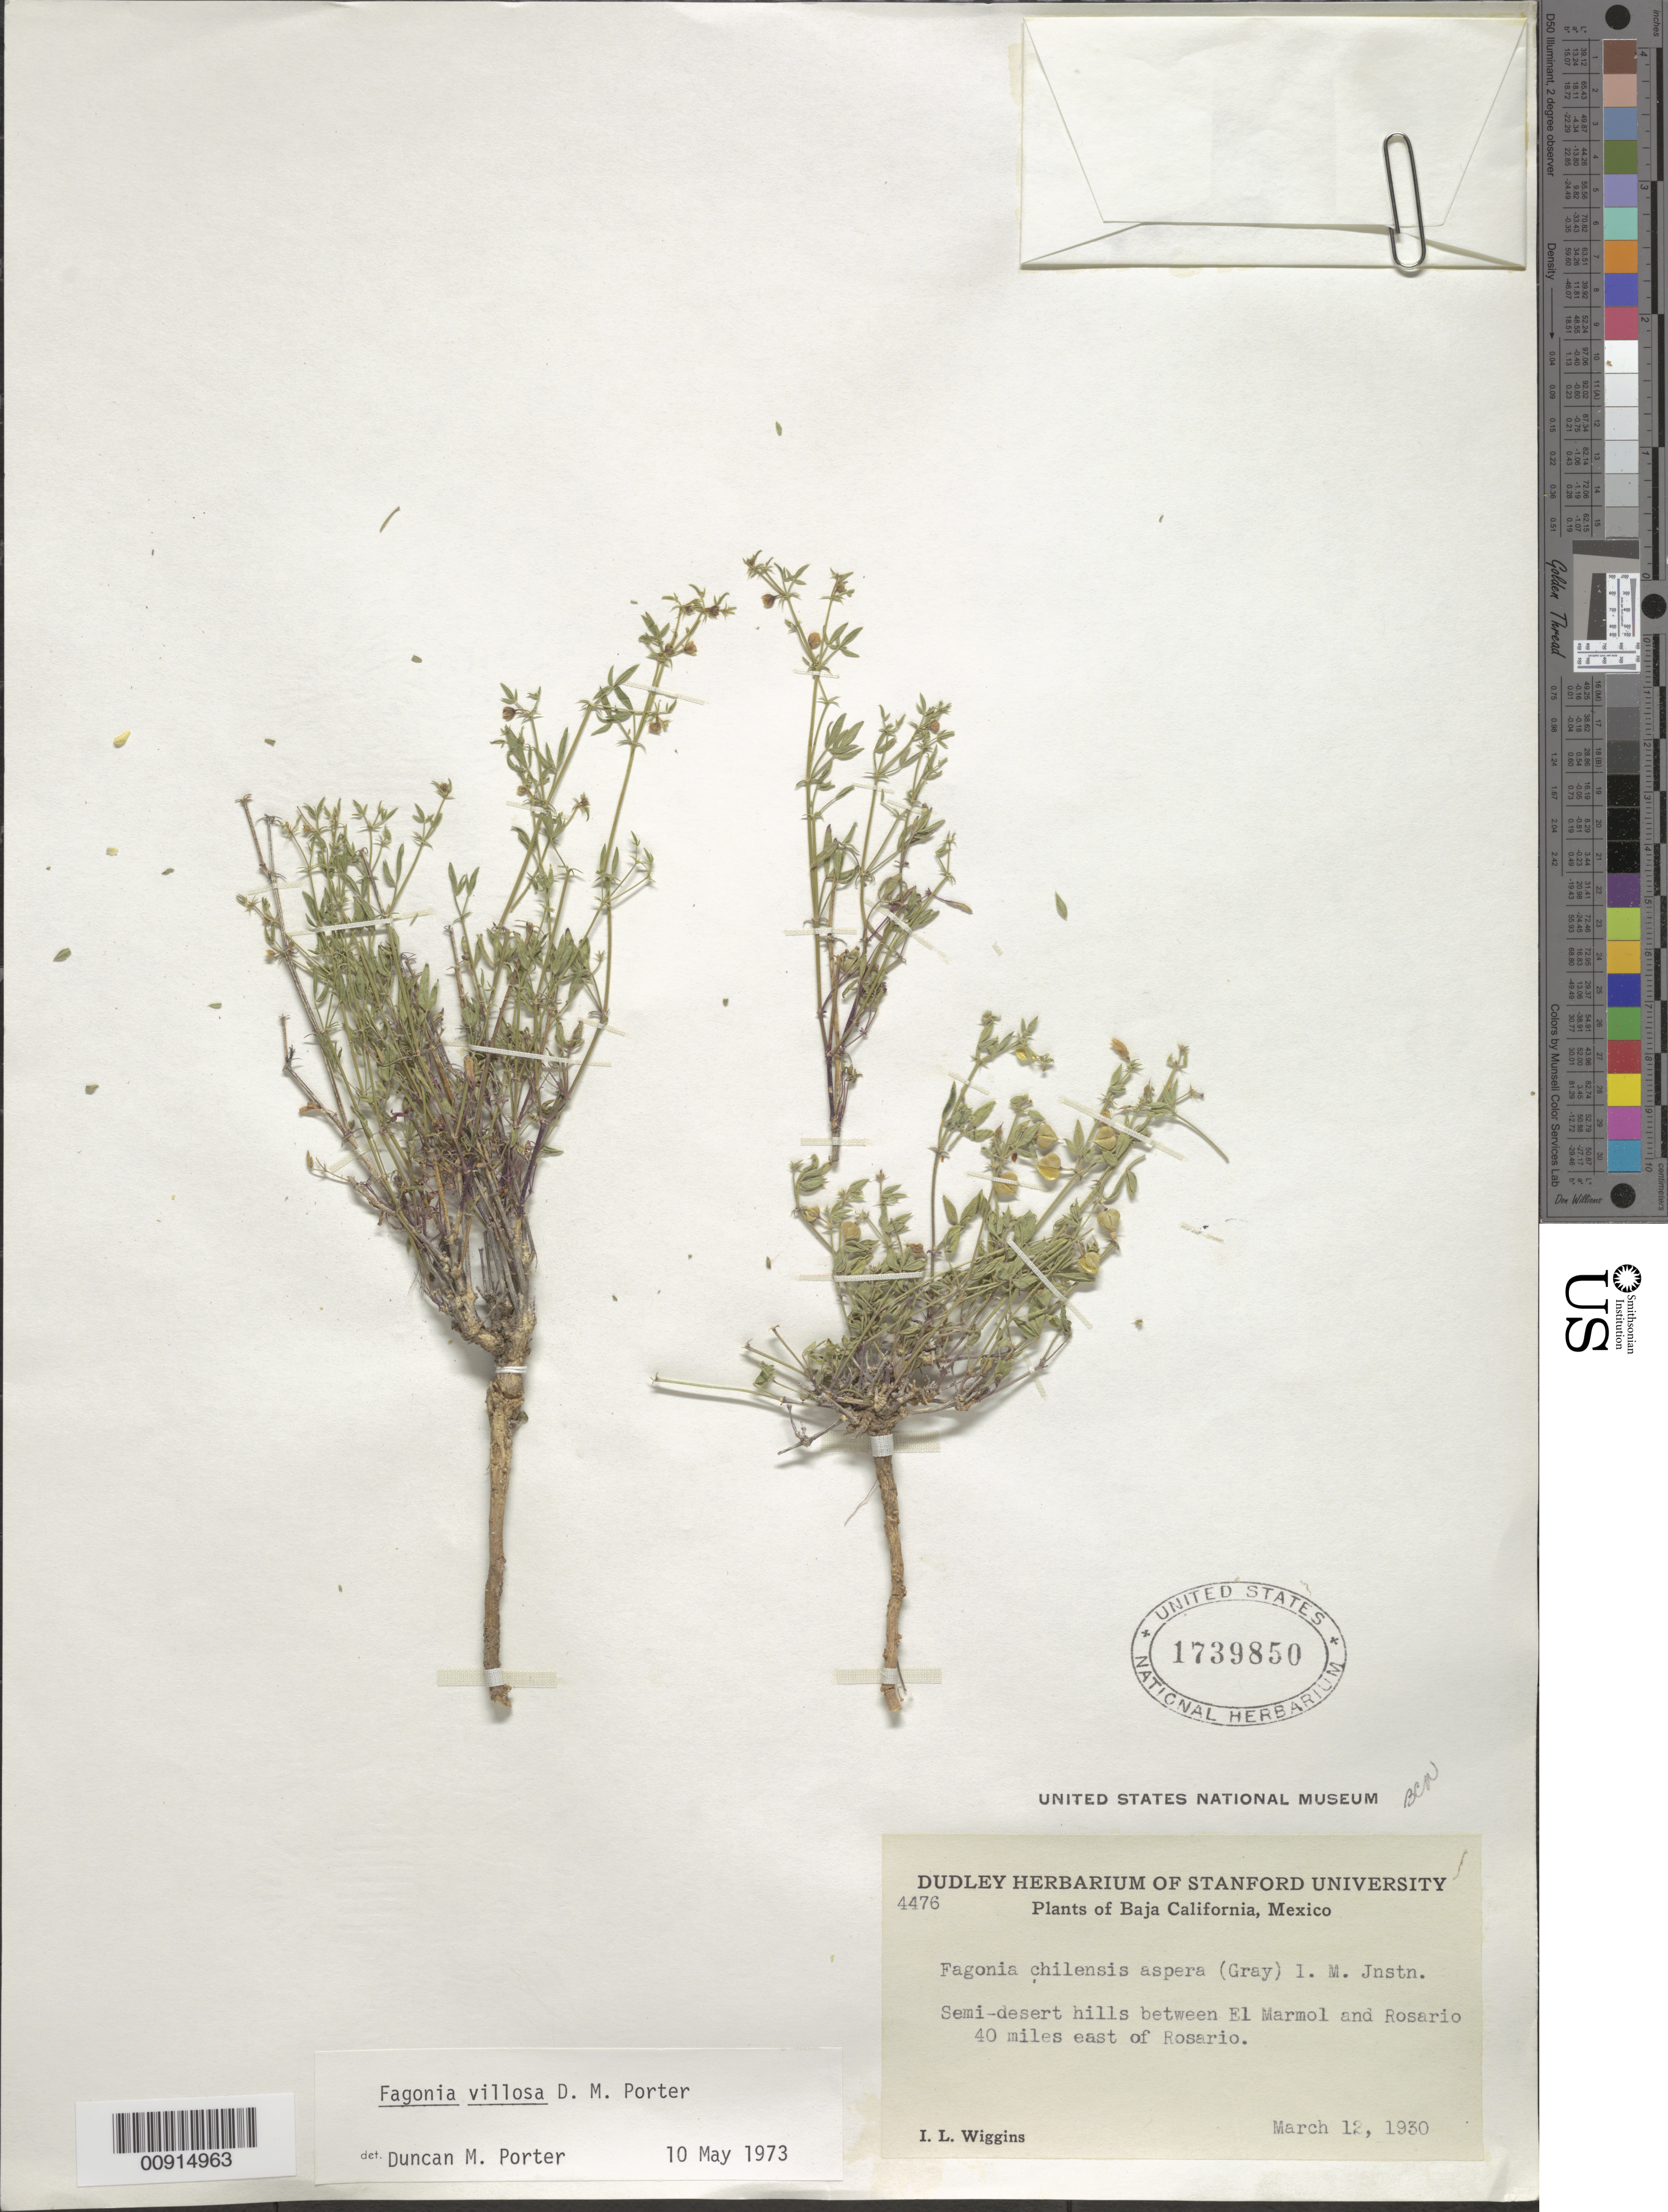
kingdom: Plantae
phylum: Tracheophyta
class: Magnoliopsida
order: Zygophyllales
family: Zygophyllaceae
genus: Fagonia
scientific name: Fagonia villosa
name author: D.M. Porter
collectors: I. L. Wiggins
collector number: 4476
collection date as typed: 12 Mar 1930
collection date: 1930-03-12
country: Mexico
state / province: Baja California Norte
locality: Semi-desert hills between El Marmol and Rosario, 40 miles east of Rosario.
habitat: Semi-desert hills.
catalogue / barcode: US 1739850